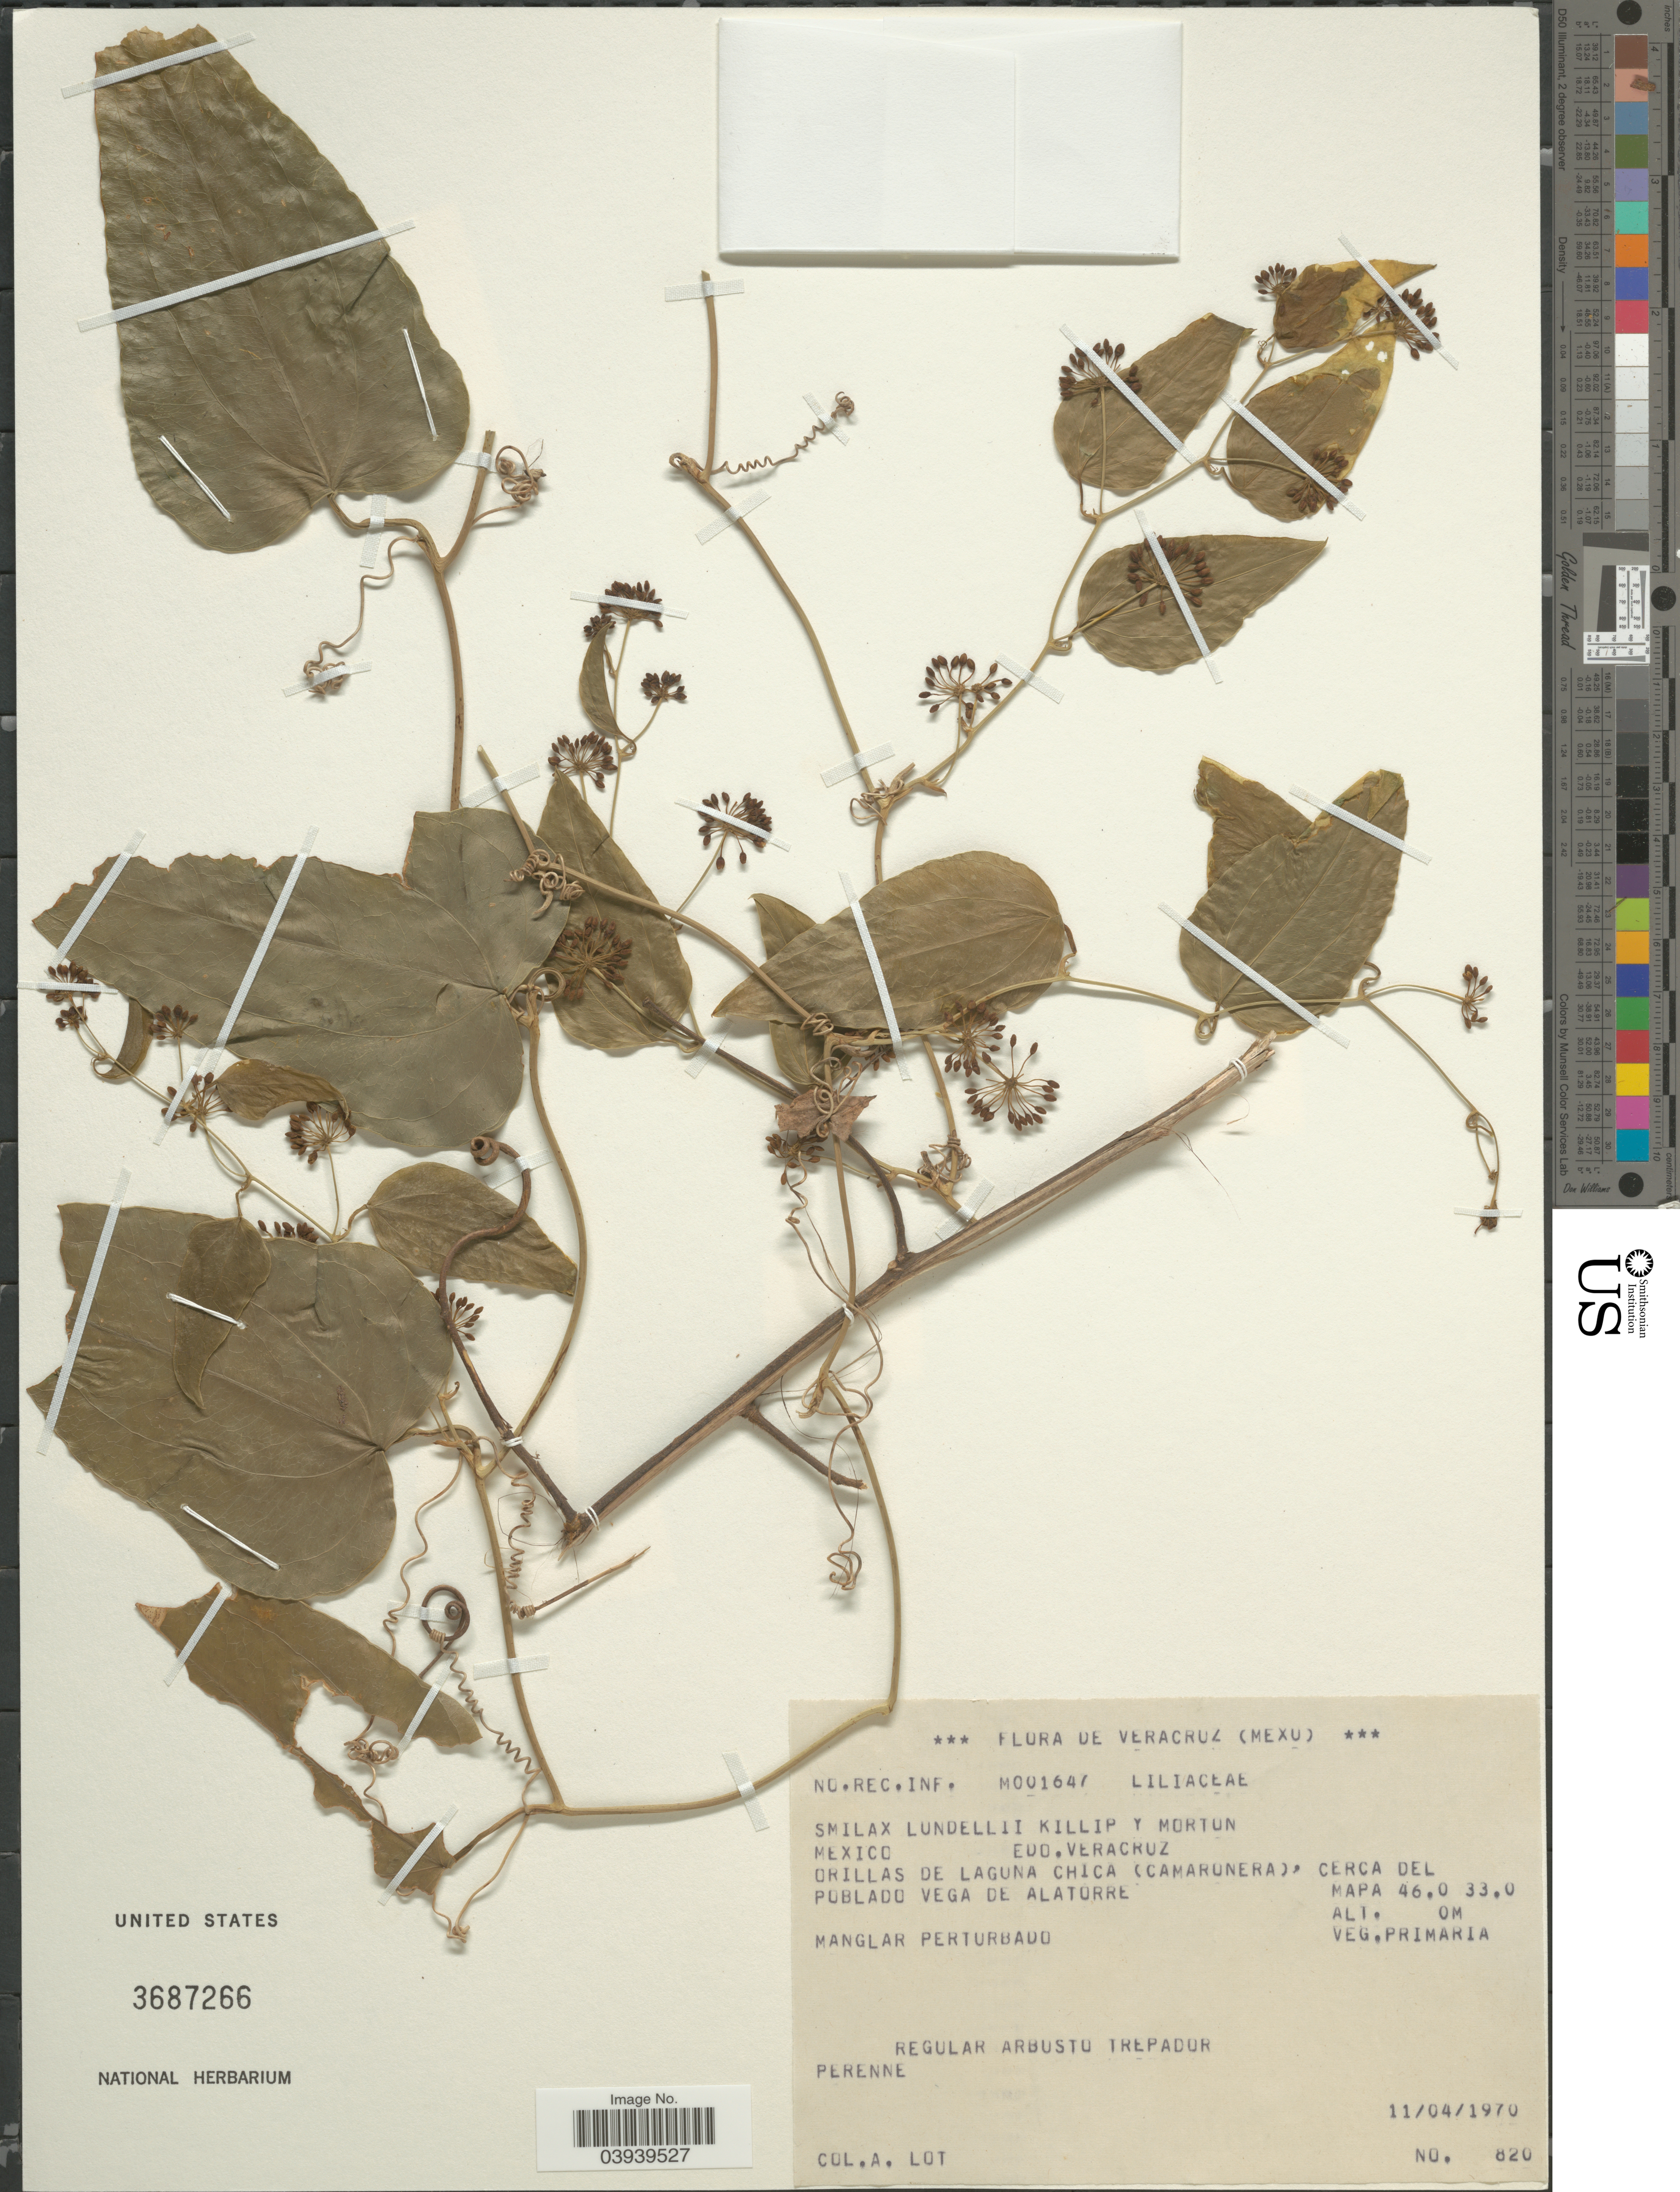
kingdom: Plantae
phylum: Tracheophyta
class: Liliopsida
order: Liliales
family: Smilacaceae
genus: Smilax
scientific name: Smilax lundellii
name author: Killip & C.V. Morton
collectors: Lot, A.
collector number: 820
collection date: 1970-04-11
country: Mexico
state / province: Veracruz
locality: Edo. Veracruz. Orillas de Laguna Chica (Camarunera), cerca del Publado Vega de Alatorre. MAPA 46.0 33.0.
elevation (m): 0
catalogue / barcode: US 3687266